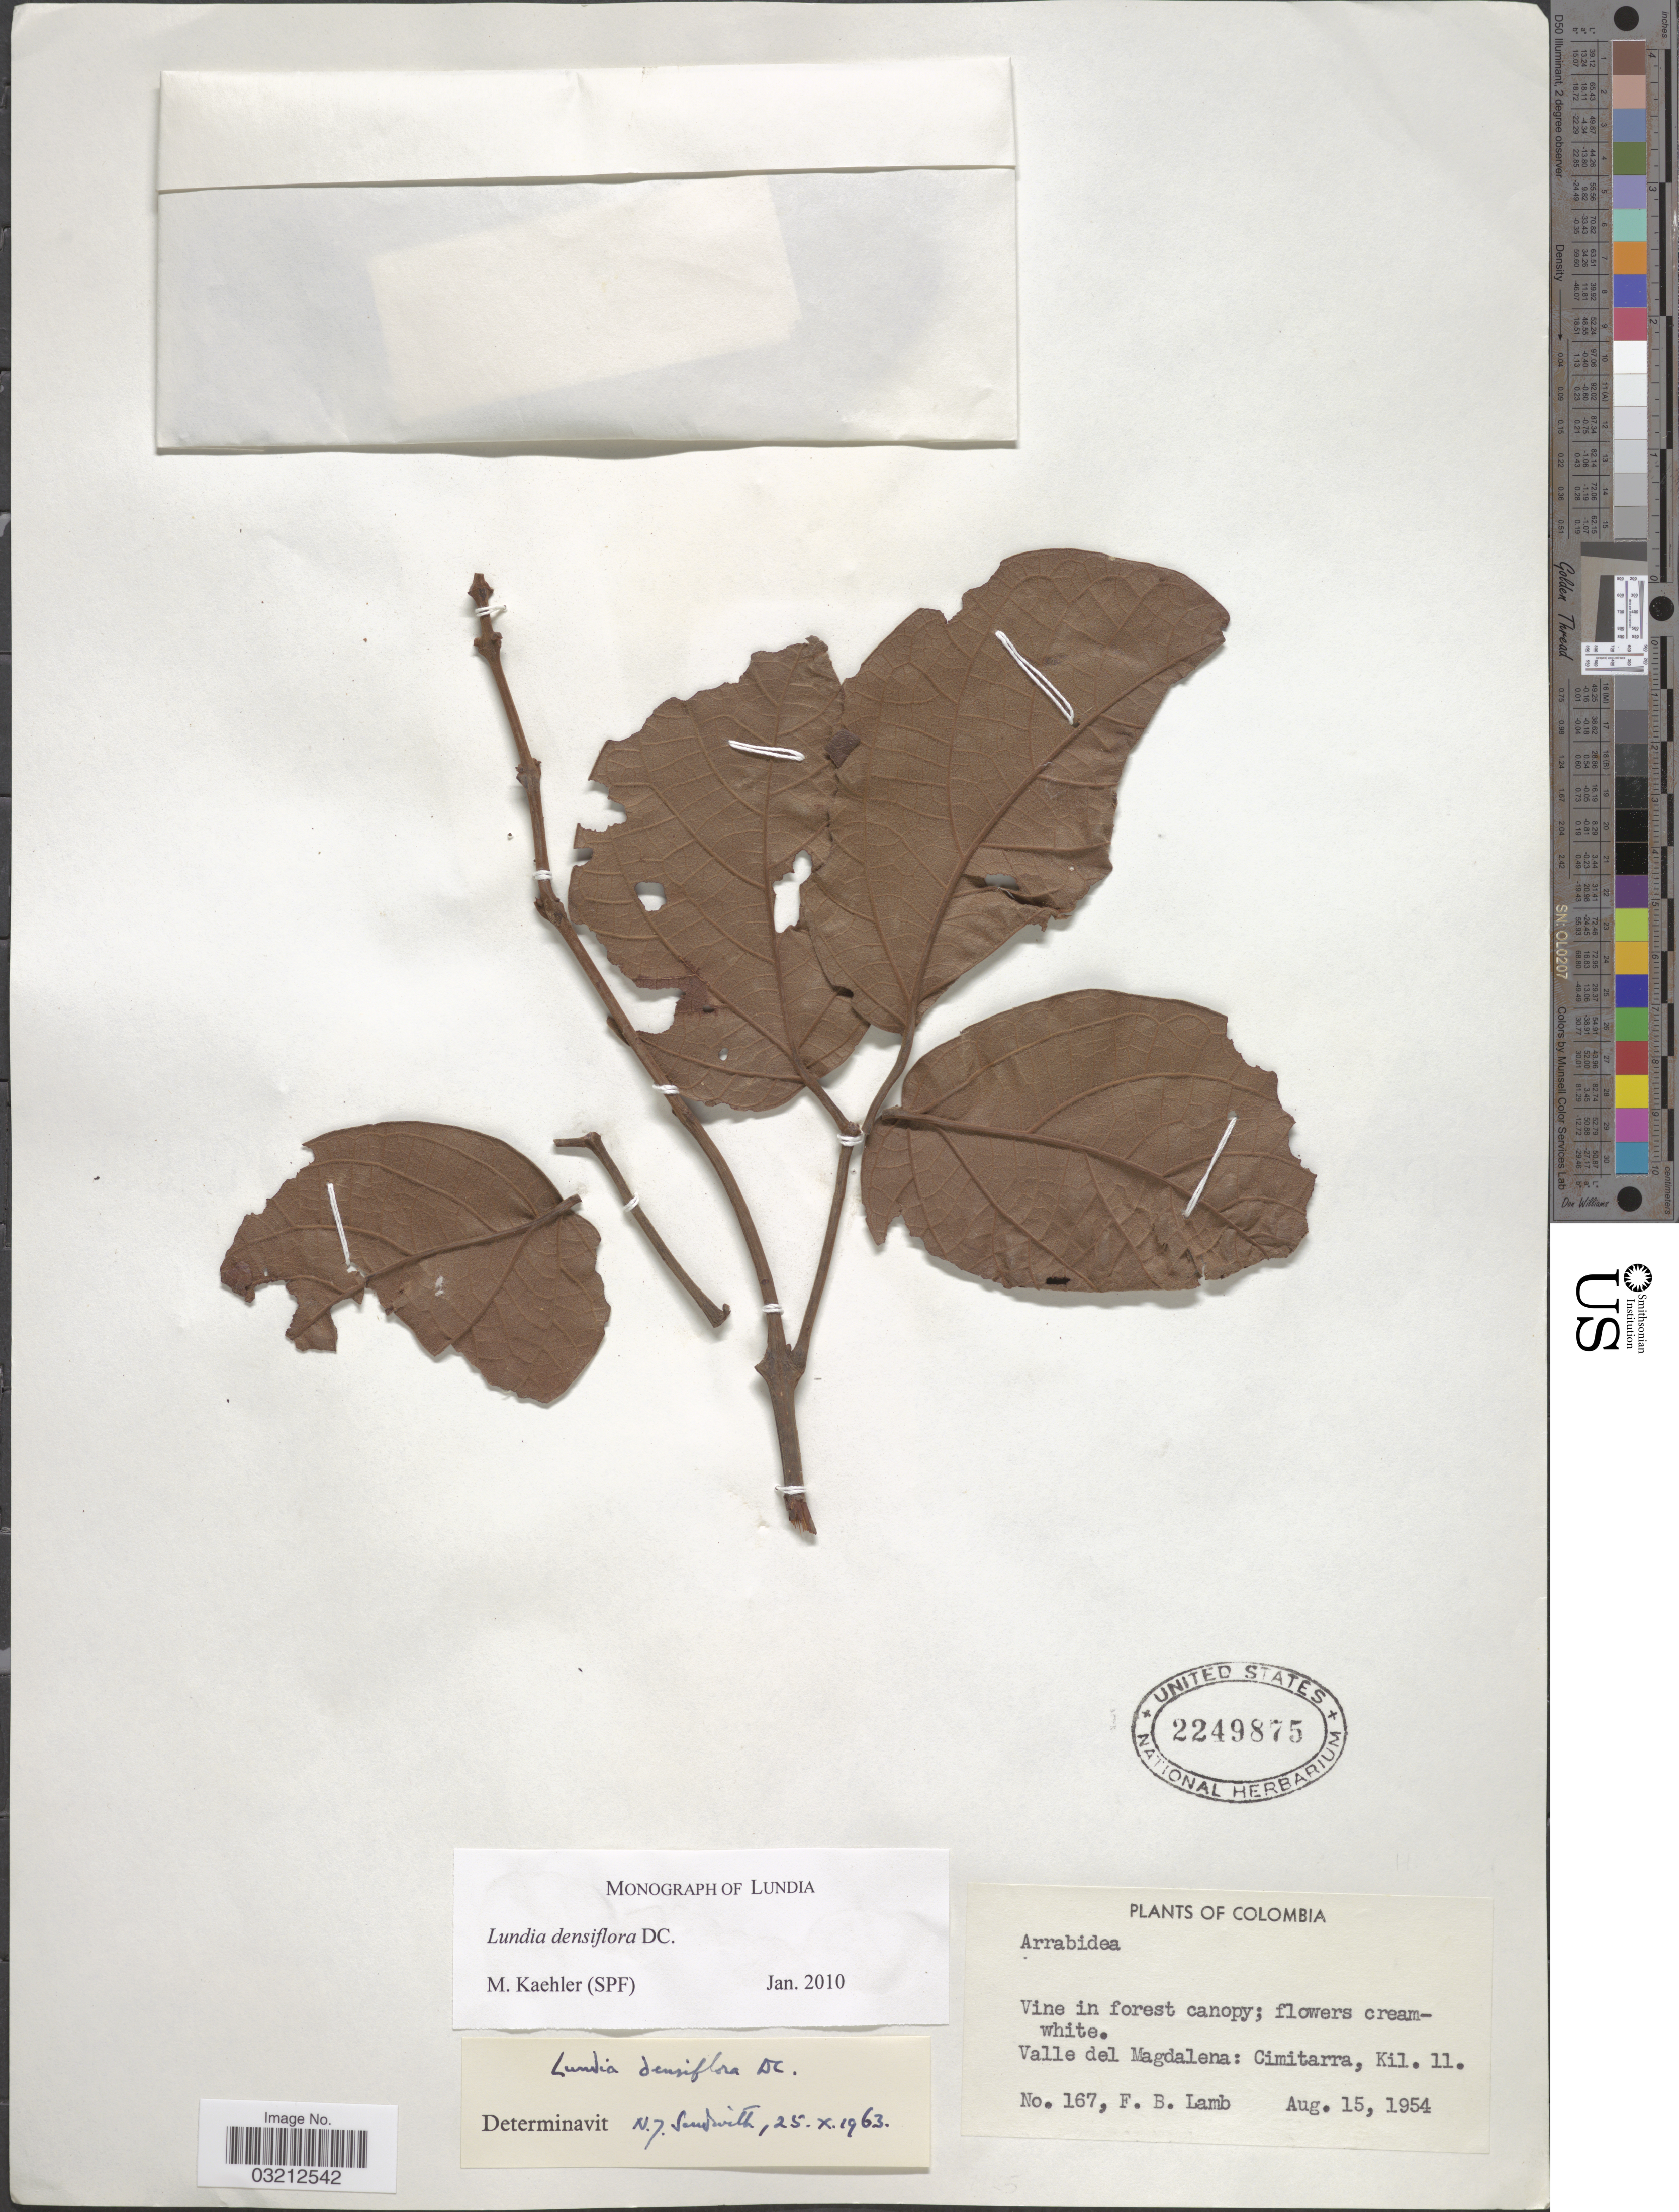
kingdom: Plantae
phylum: Tracheophyta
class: Magnoliopsida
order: Lamiales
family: Bignoniaceae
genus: Lundia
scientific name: Lundia densiflora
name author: DC.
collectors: F. B. Lamb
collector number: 167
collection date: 1954-08-15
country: Colombia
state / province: Magdalena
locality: Valle del Magdalena: Cimitarra, Kil. 11.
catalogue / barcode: US 2249875